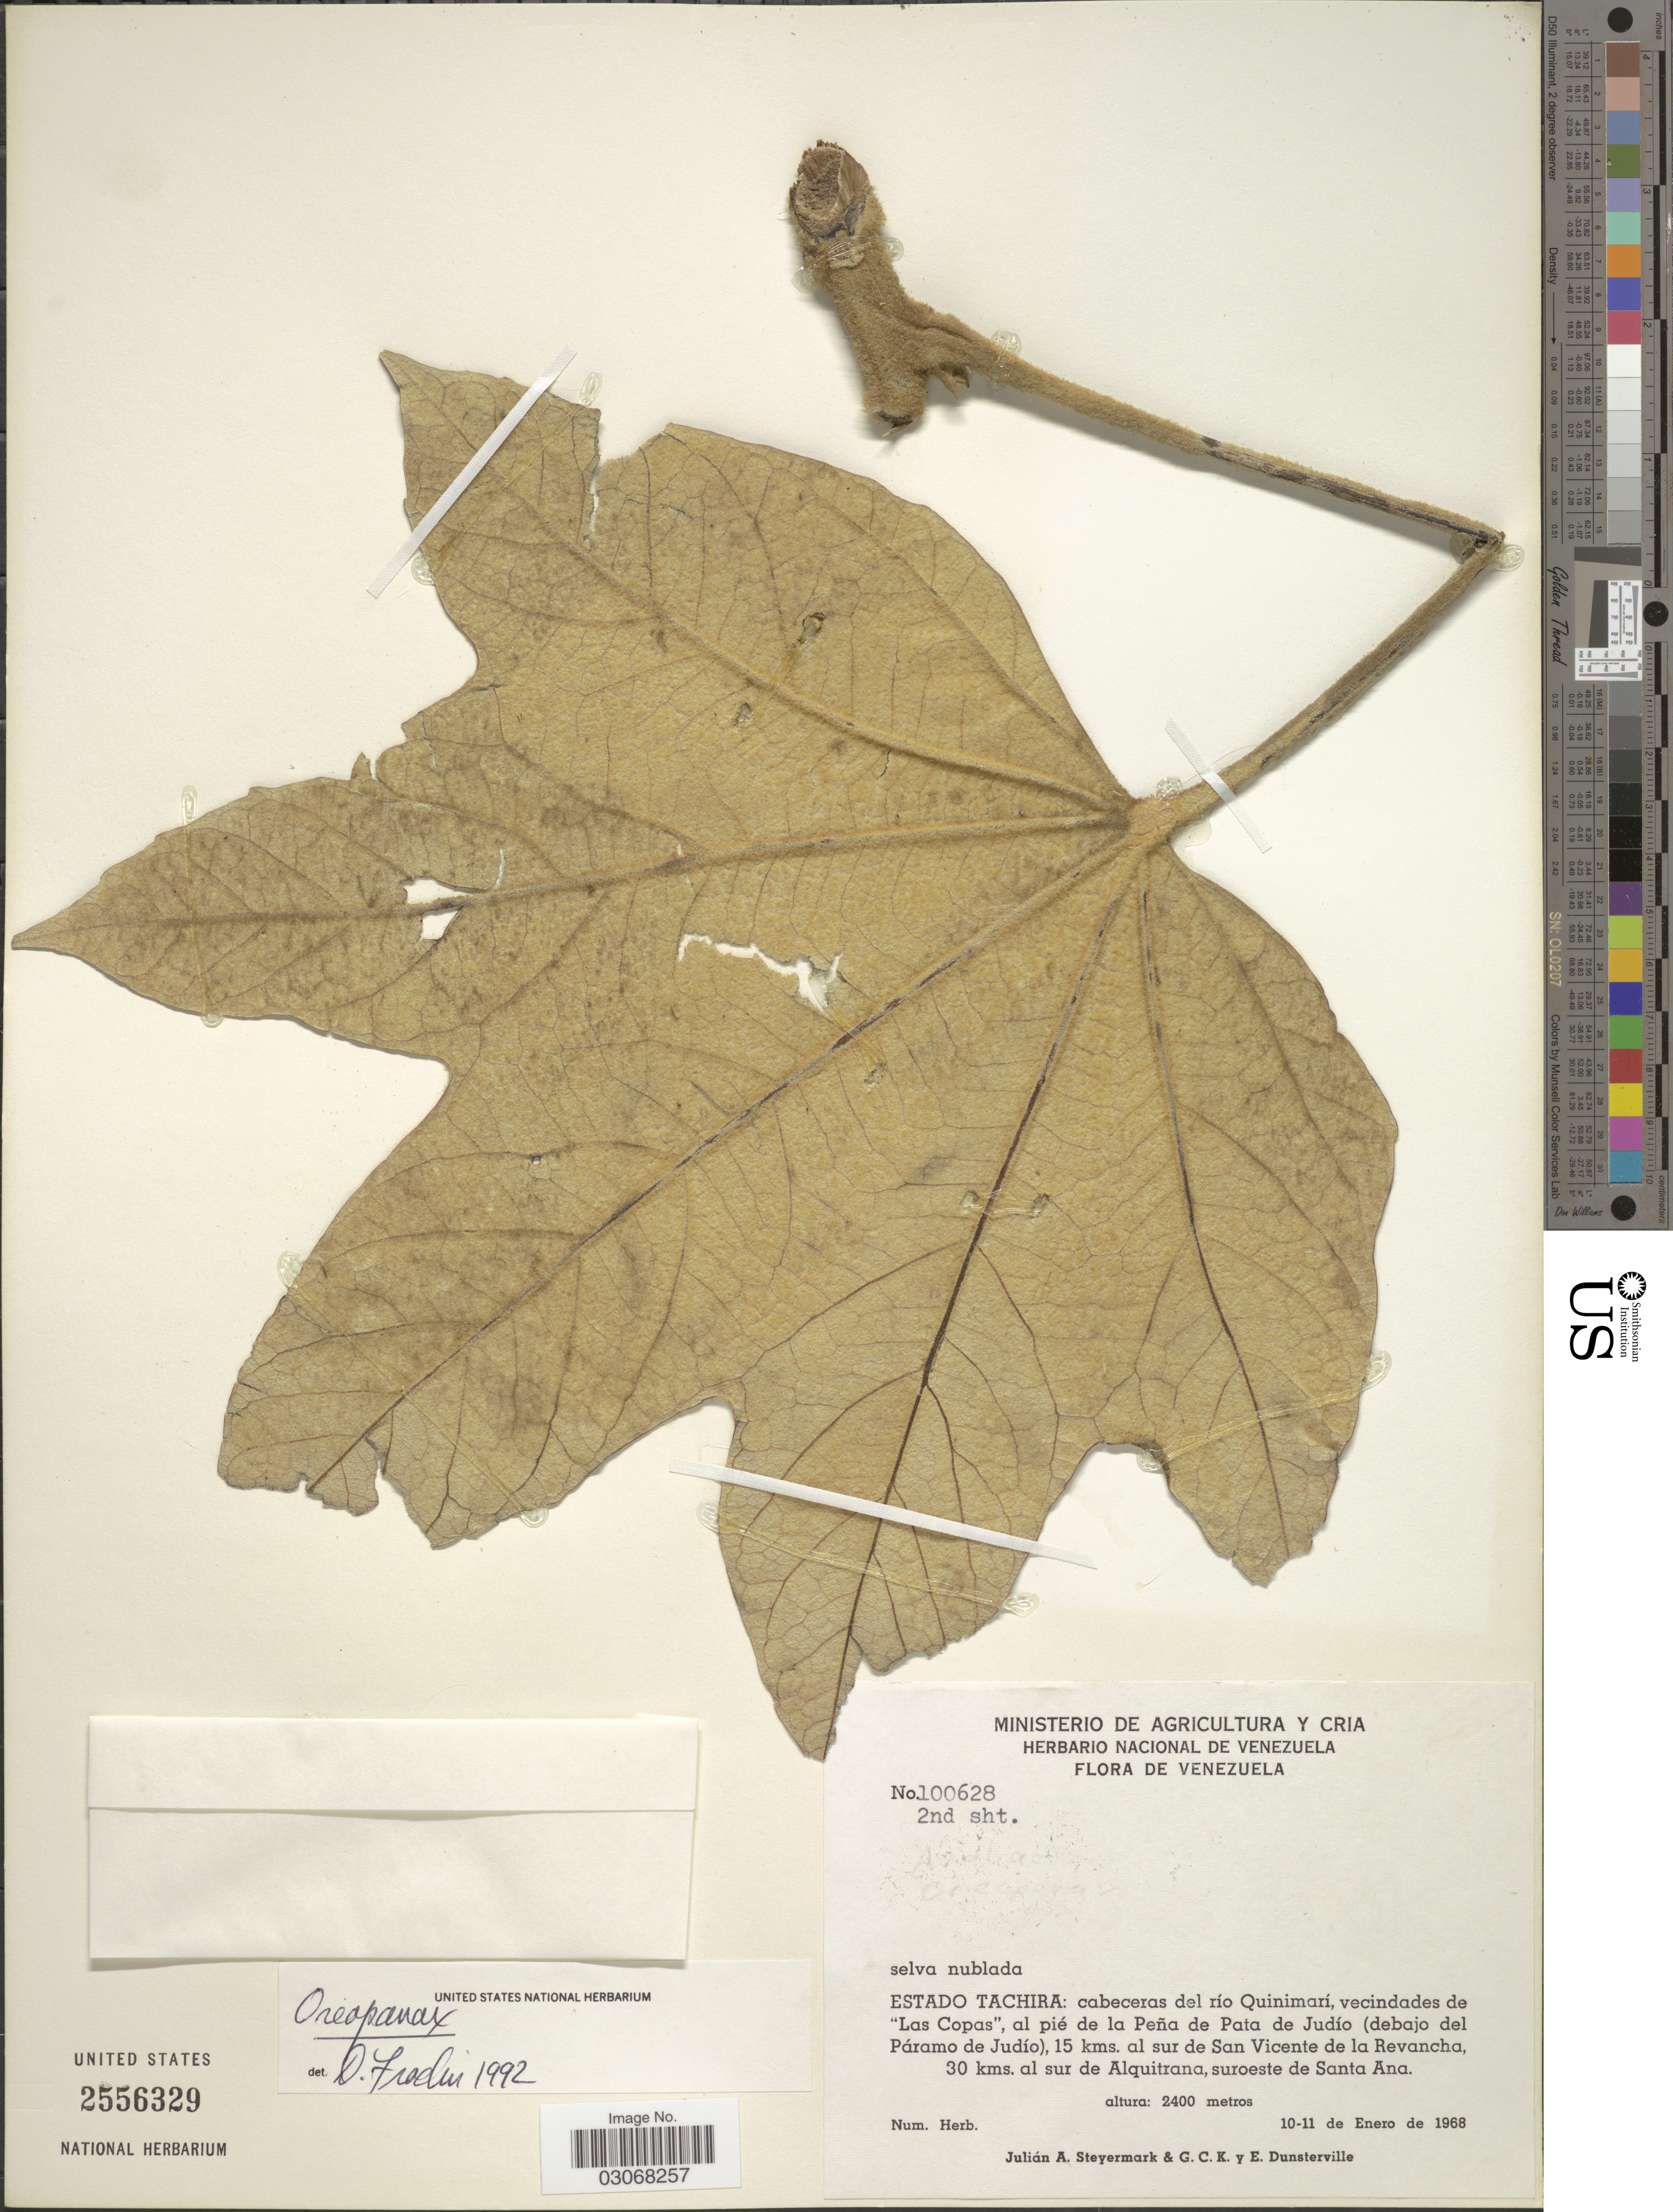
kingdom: Plantae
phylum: Tracheophyta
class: Magnoliopsida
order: Apiales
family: Araliaceae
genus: Oreopanax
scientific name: Oreopanax sp.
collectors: J. Steyermark, G. C. K. Dunsterville & E. Dunsterville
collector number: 100628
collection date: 1968-01-10/1968-01-11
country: Venezuela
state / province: Tachira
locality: Cabeceras del río Quinimarí, vecindades de "Las Copas", al pié de Pata de Judío (debajo del Páramo de Judío), 15 kms. al sur de San Vicente de la Revancha, 30 kms. al sur de Alquitrana, suroeste de Santa Ana.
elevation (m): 2400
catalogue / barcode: US 2556329